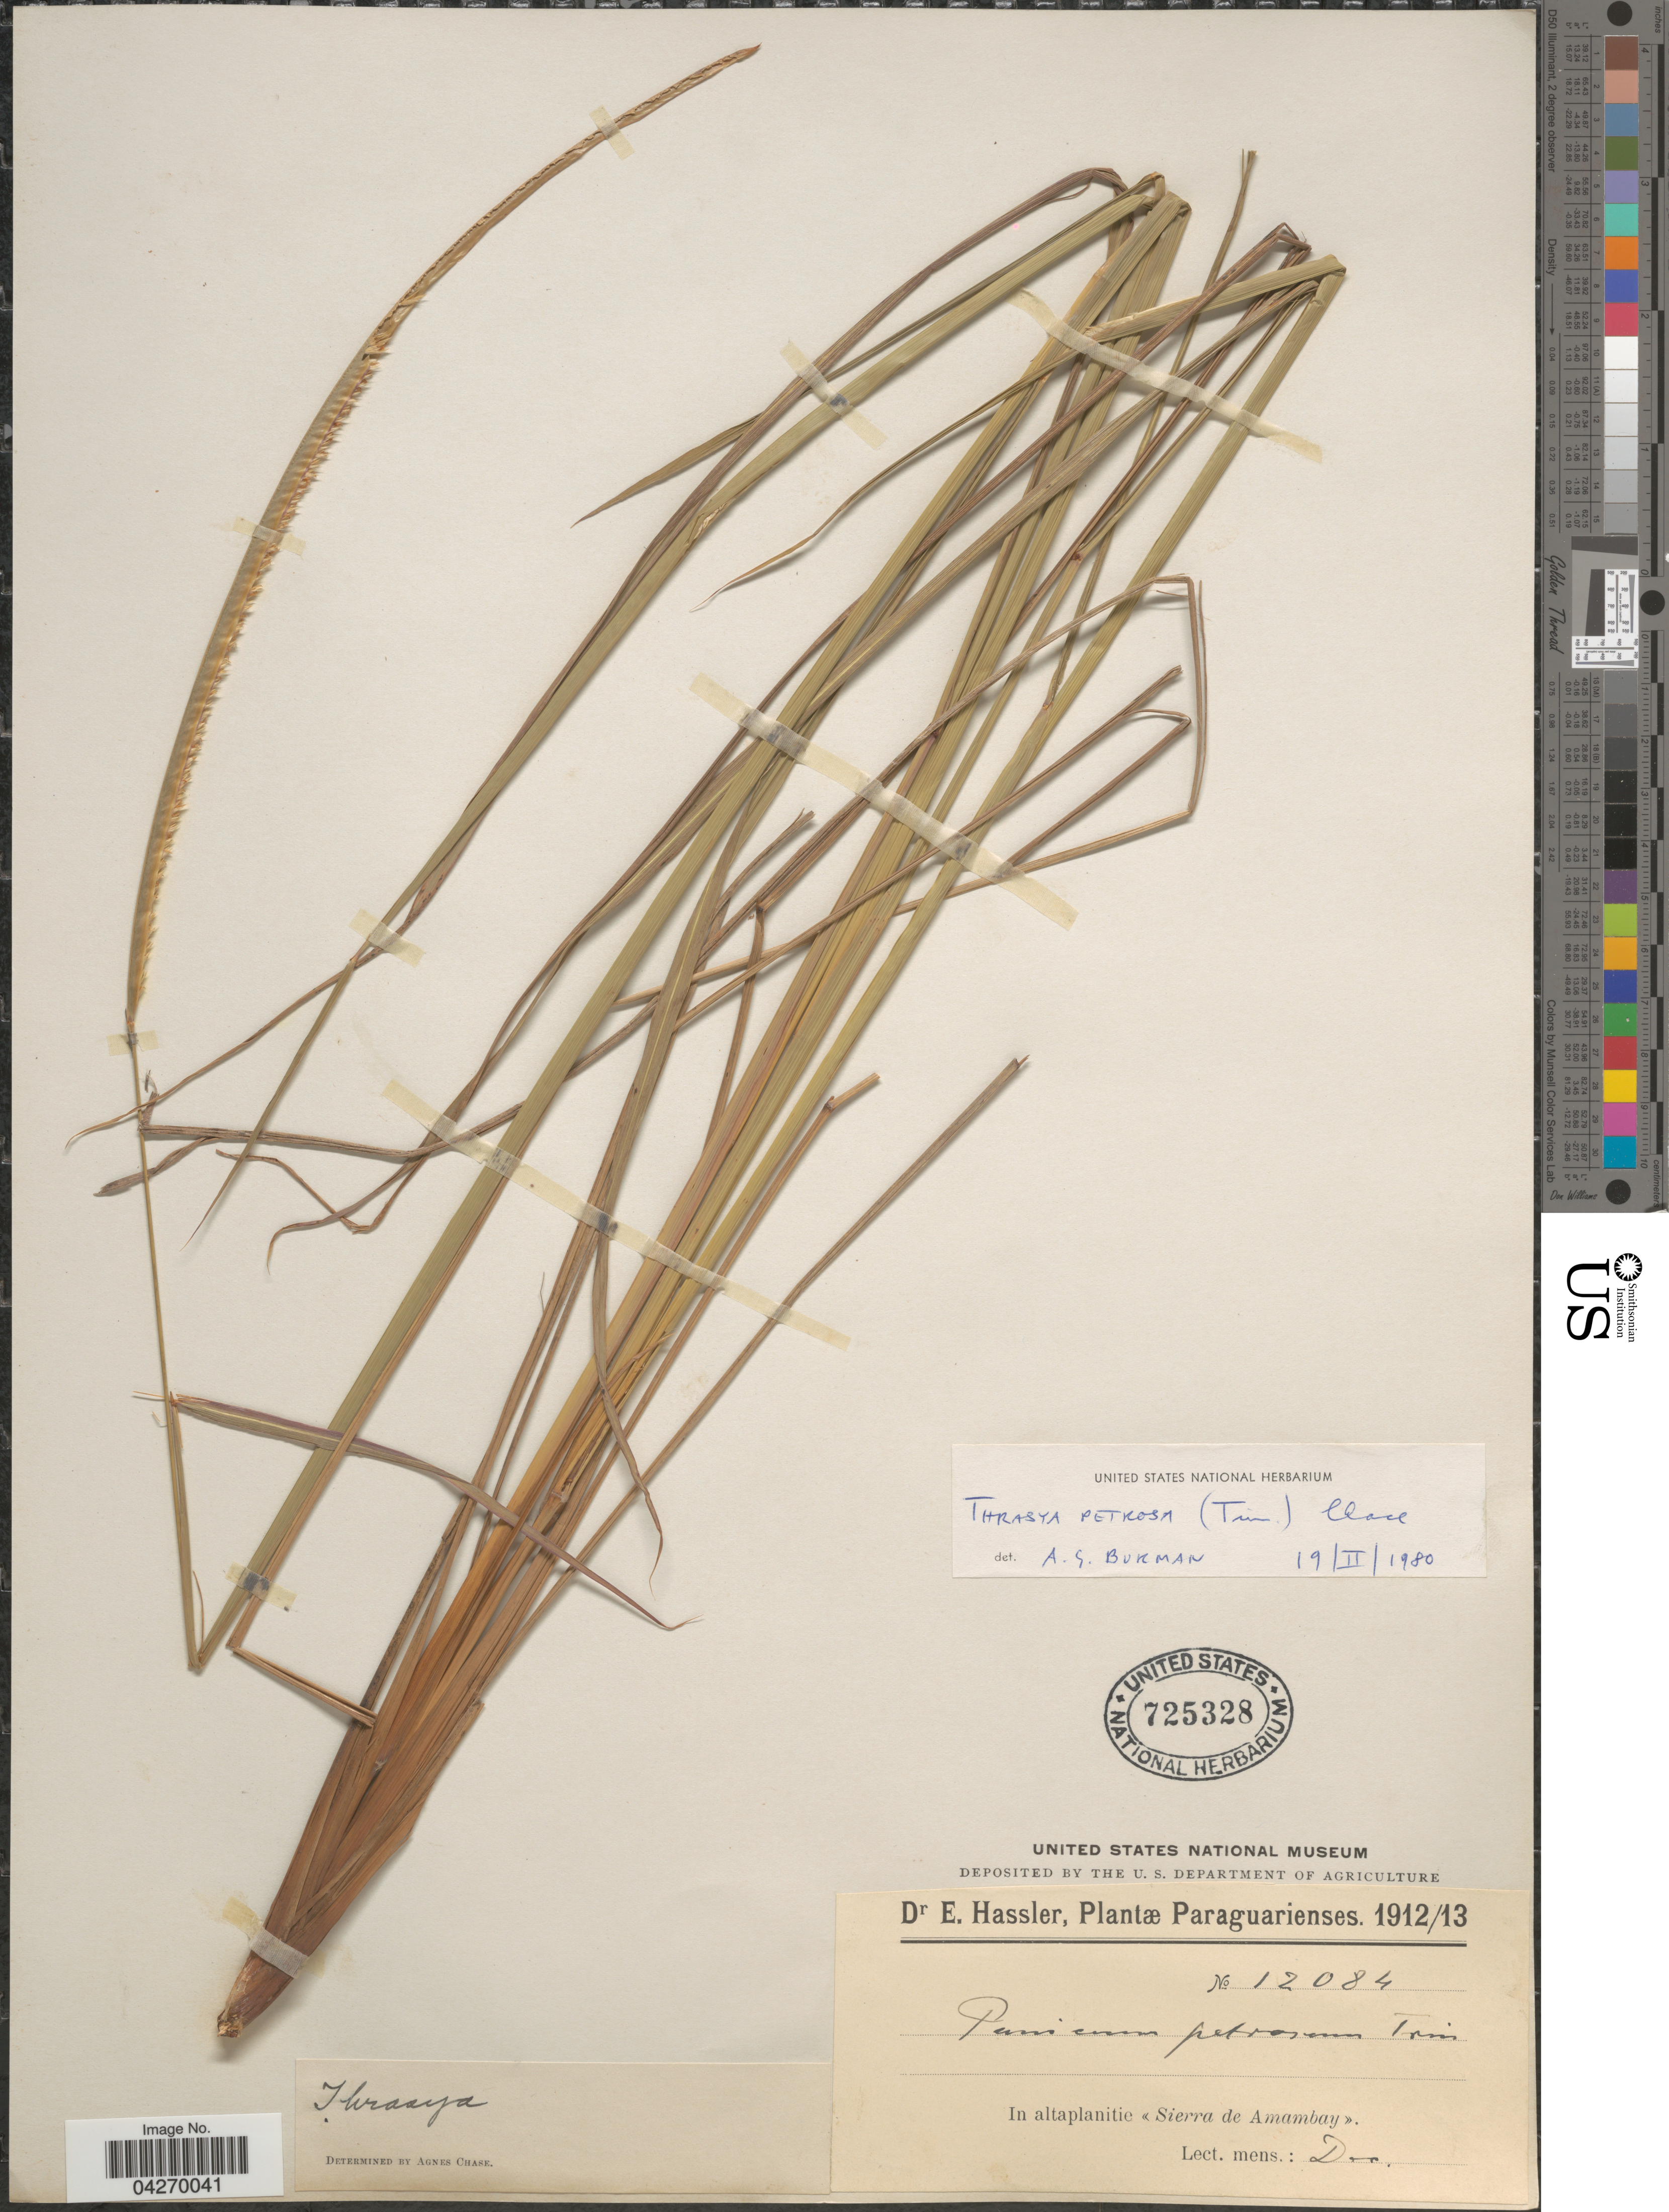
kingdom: Plantae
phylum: Tracheophyta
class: Liliopsida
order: Poales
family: Poaceae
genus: Paspalum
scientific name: Paspalum foliiforme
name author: S. Denham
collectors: E. Hassler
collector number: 12084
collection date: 1912-12/1913-12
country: Paraguay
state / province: Amambay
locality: In altaplanitie « Sierra de Amambay ».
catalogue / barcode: US 725328